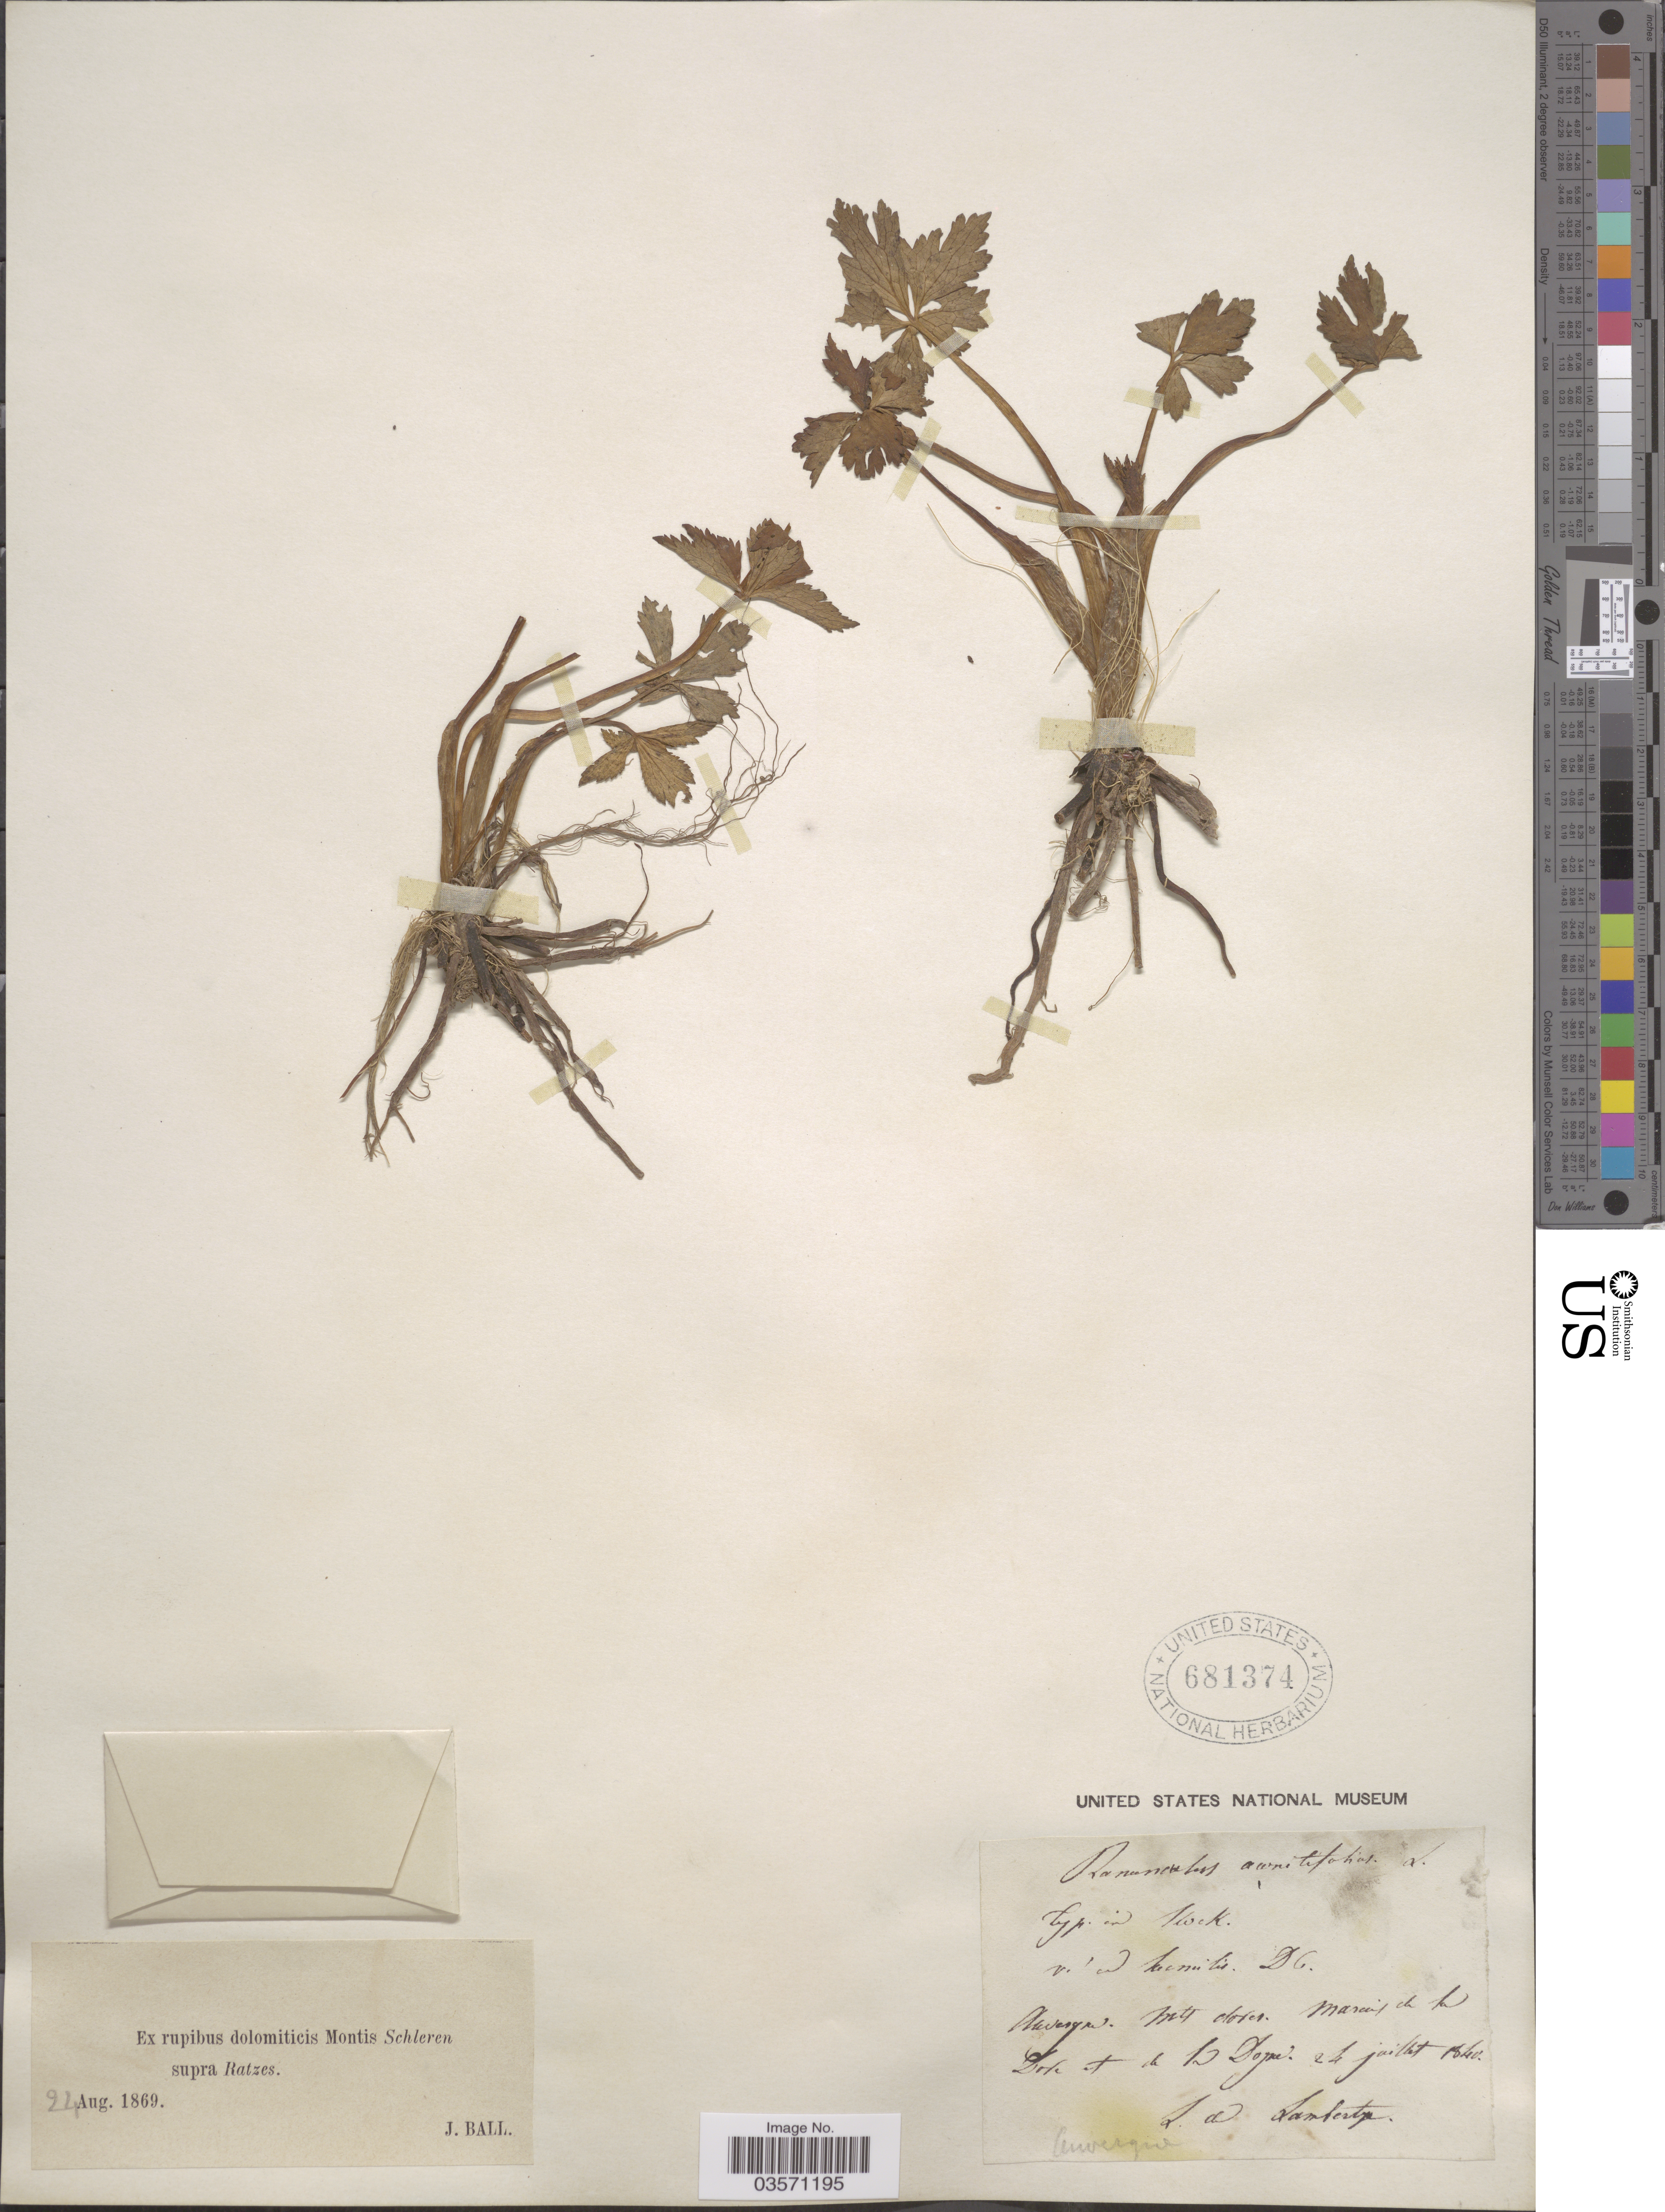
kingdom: Plantae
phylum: Tracheophyta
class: Magnoliopsida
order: Ranunculales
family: Ranunculaceae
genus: Ranunculus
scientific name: Ranunculus aconitifolius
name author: L.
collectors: J. Ball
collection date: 1869-08-24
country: Italy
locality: Ex rupibus dolomiticis Montis Schleren supra Ratzes.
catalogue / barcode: US 681374